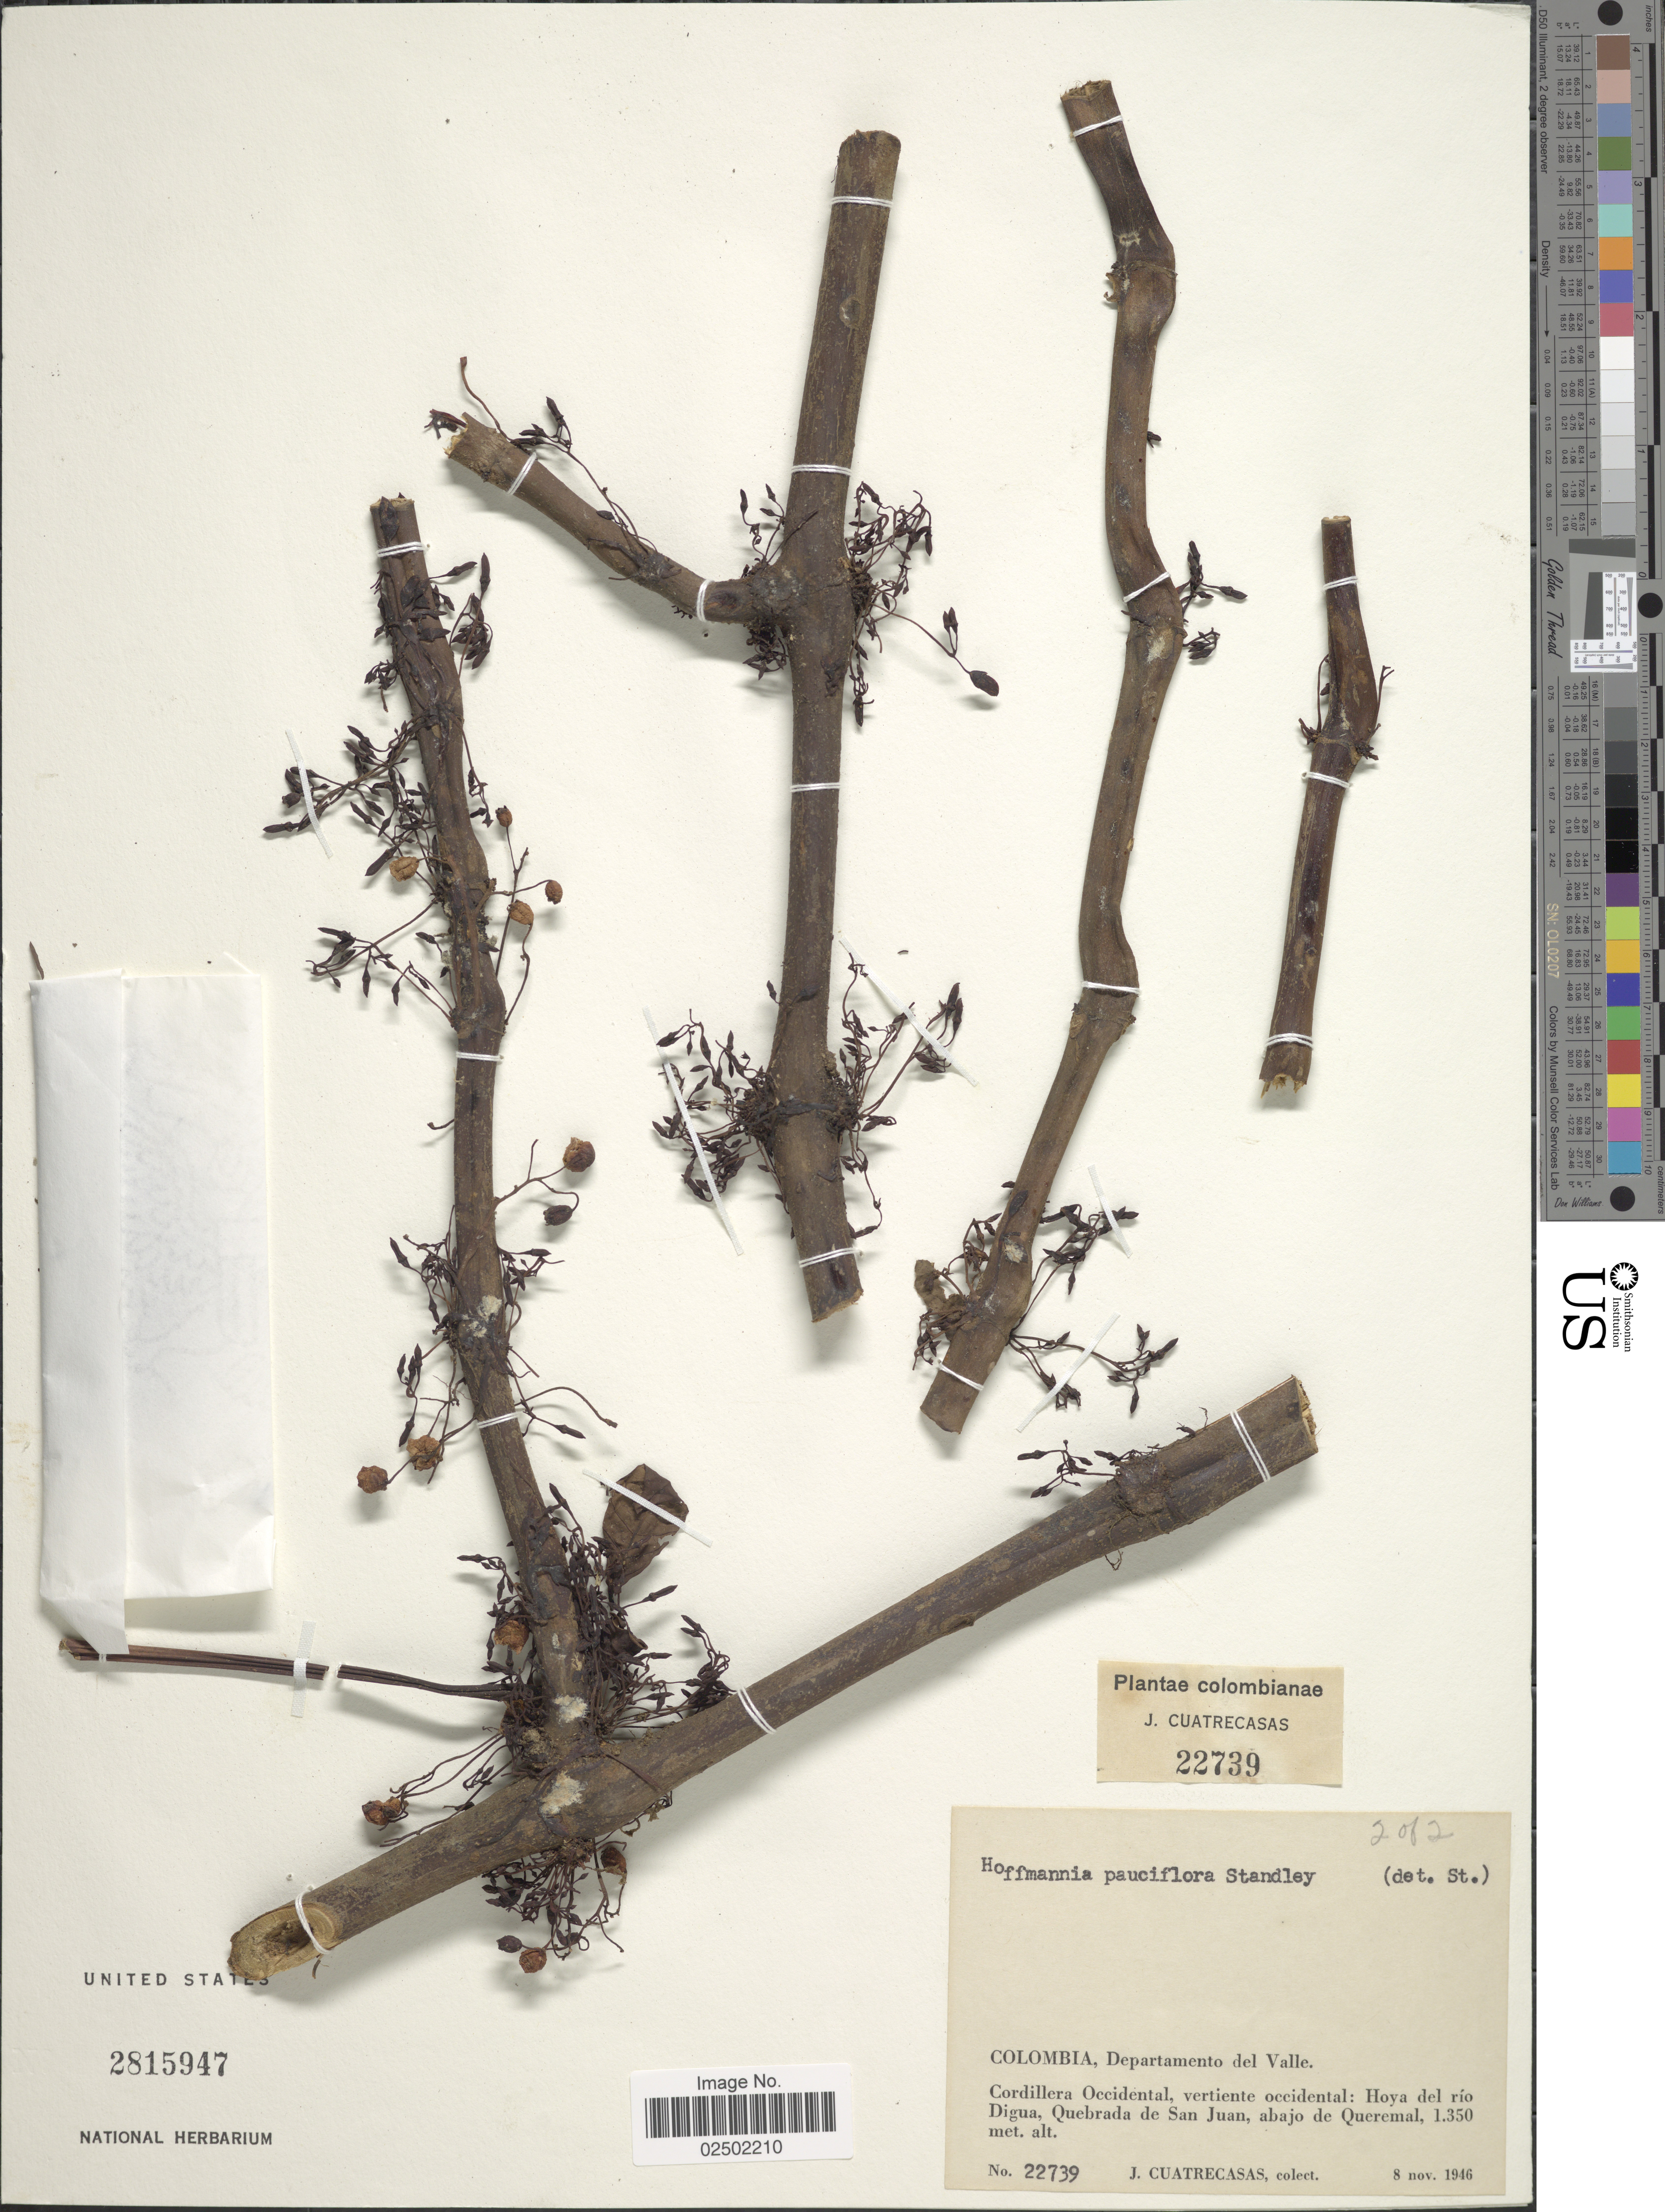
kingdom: Plantae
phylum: Tracheophyta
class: Magnoliopsida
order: Gentianales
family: Rubiaceae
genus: Hoffmannia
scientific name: Hoffmannia pauciflora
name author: Standl.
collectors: J. Cuatrecasas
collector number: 22739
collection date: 1946-11-08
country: Colombia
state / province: Valle del Cauca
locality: Colombia, Departamento del Valle, Cordillera Occidental, vertiente occidental, Hoya del rio Digua, Quebrada dean Juan, abajo de Queremal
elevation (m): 1350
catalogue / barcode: US 2815947